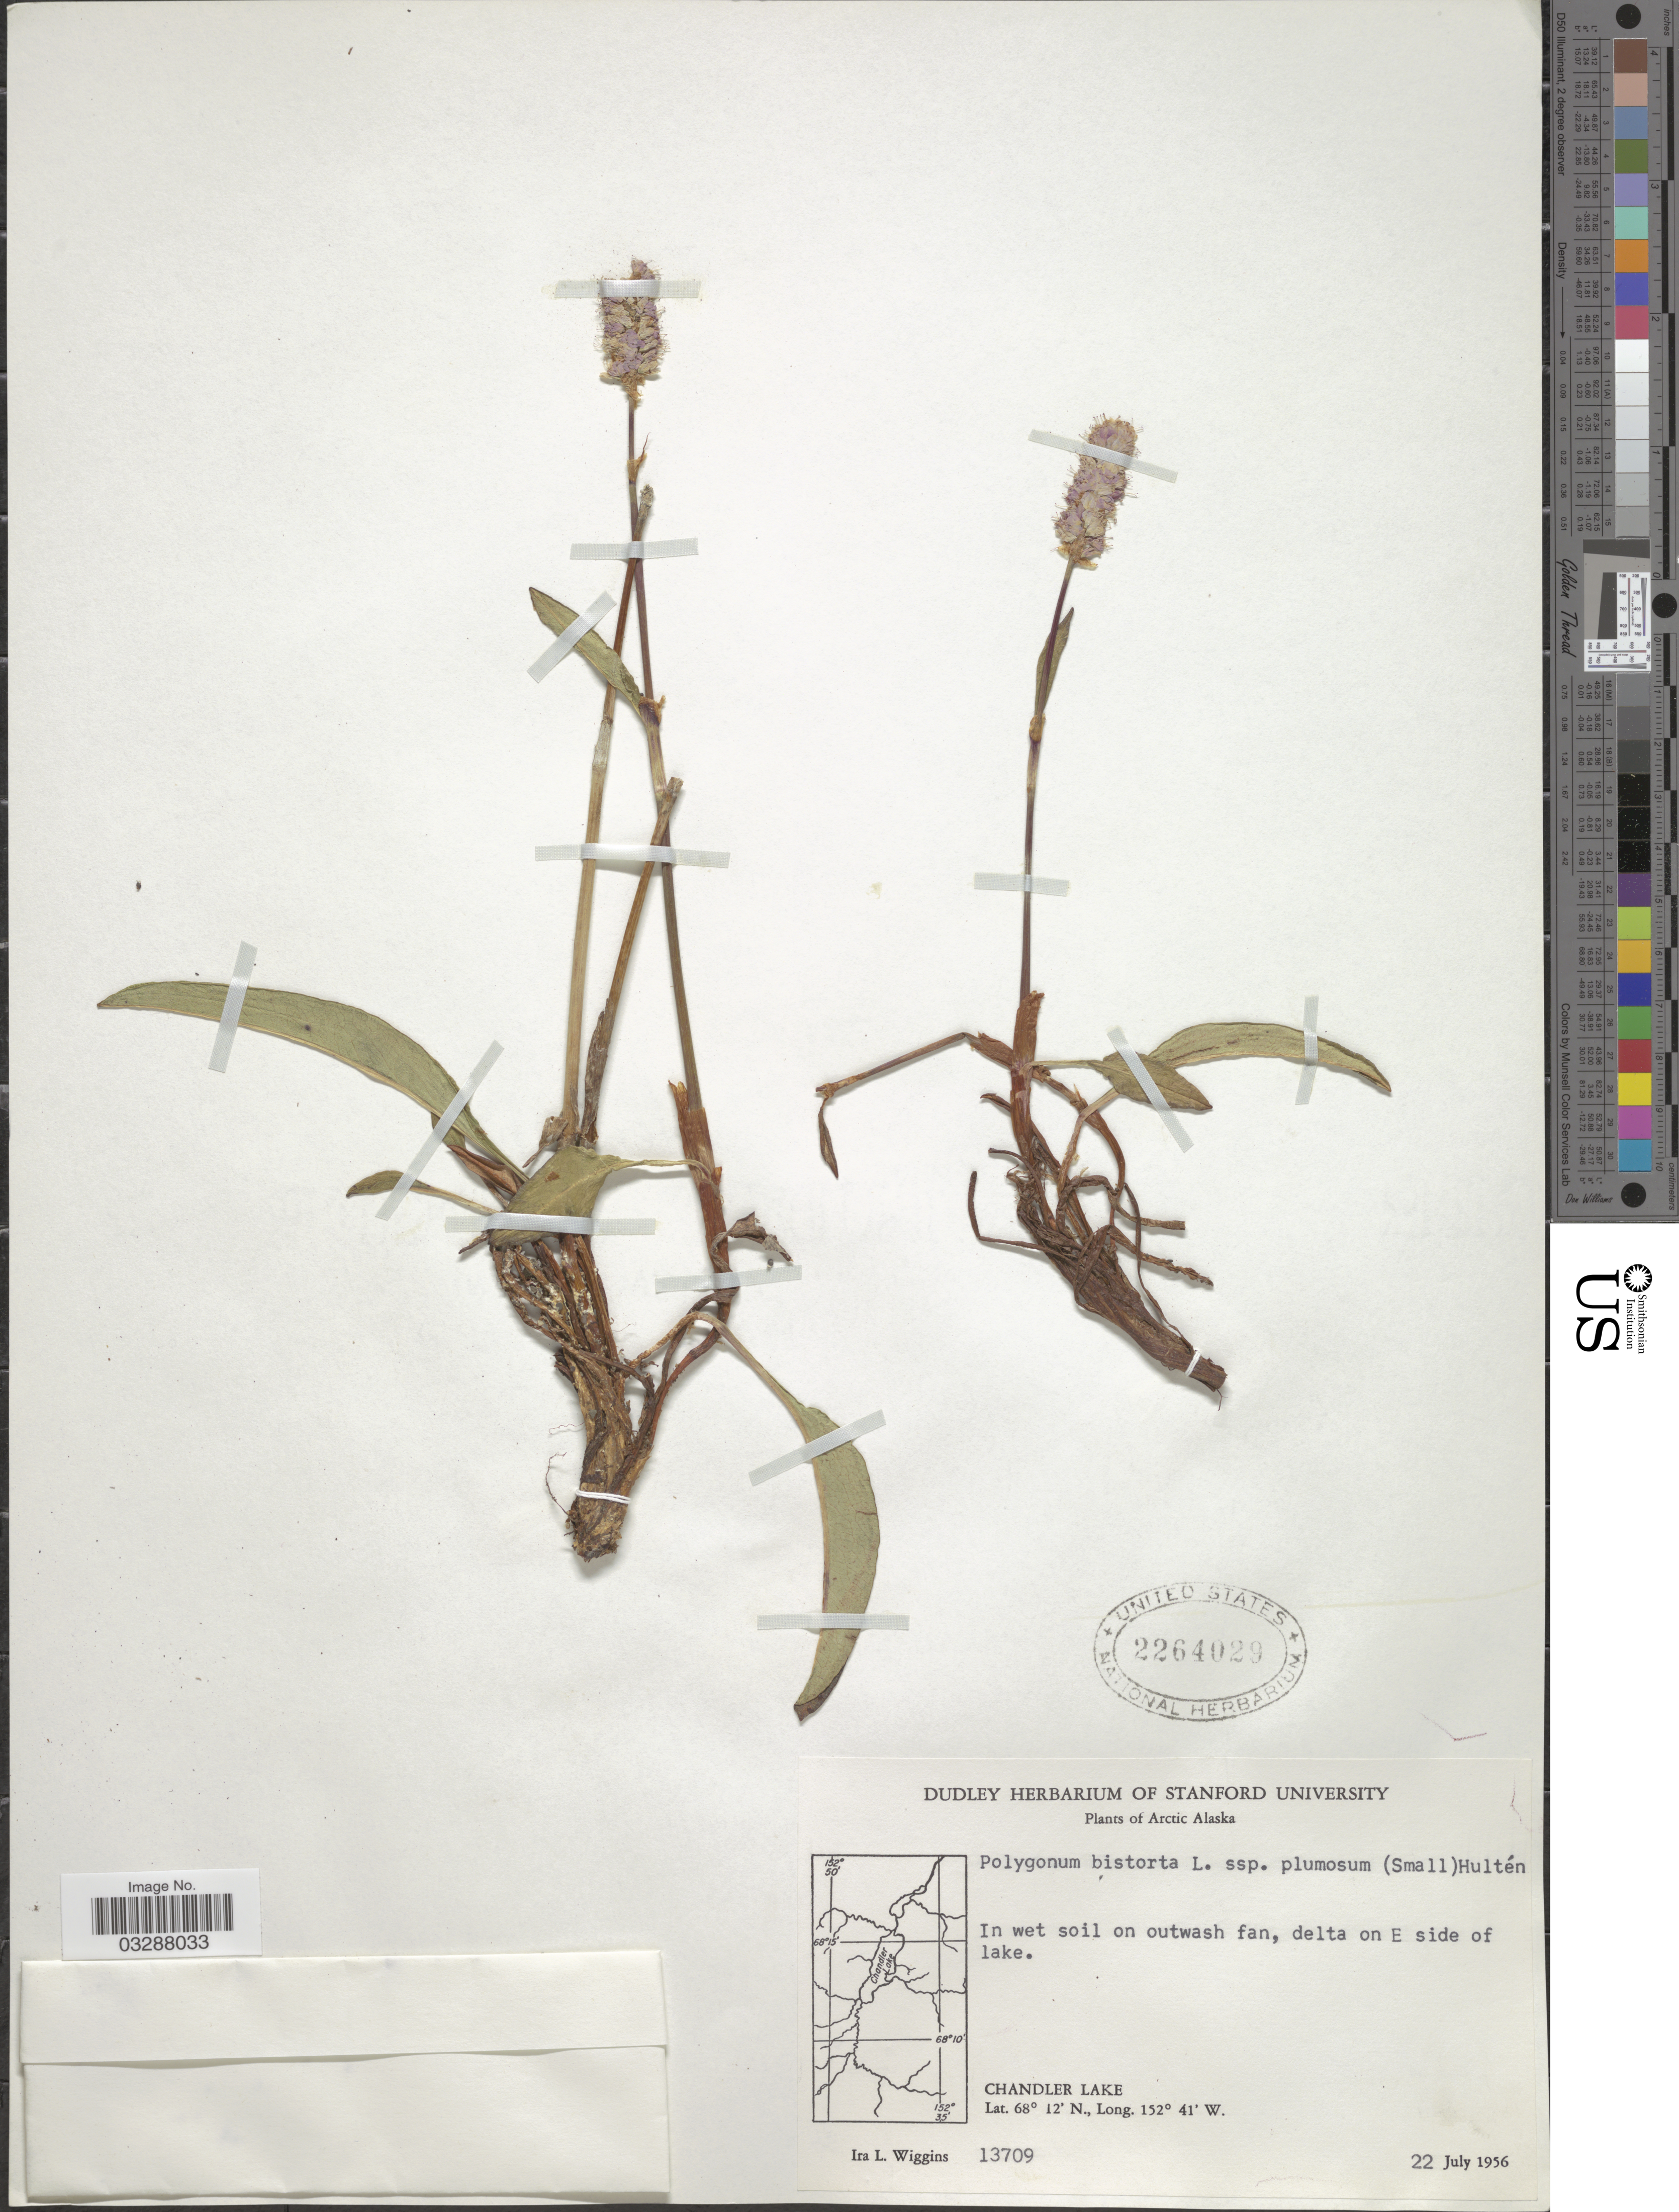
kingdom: Plantae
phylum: Tracheophyta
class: Magnoliopsida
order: Caryophyllales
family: Polygonaceae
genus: Bistorta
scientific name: Bistorta plumosa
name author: (Small) Greene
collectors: I. L. Wiggins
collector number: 13709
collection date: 1956-07-22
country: United States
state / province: Alaska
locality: Arctic Alaska, In wet soil on outwash fan, delta on E side of lake. Chandler Lake.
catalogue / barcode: US 2264029